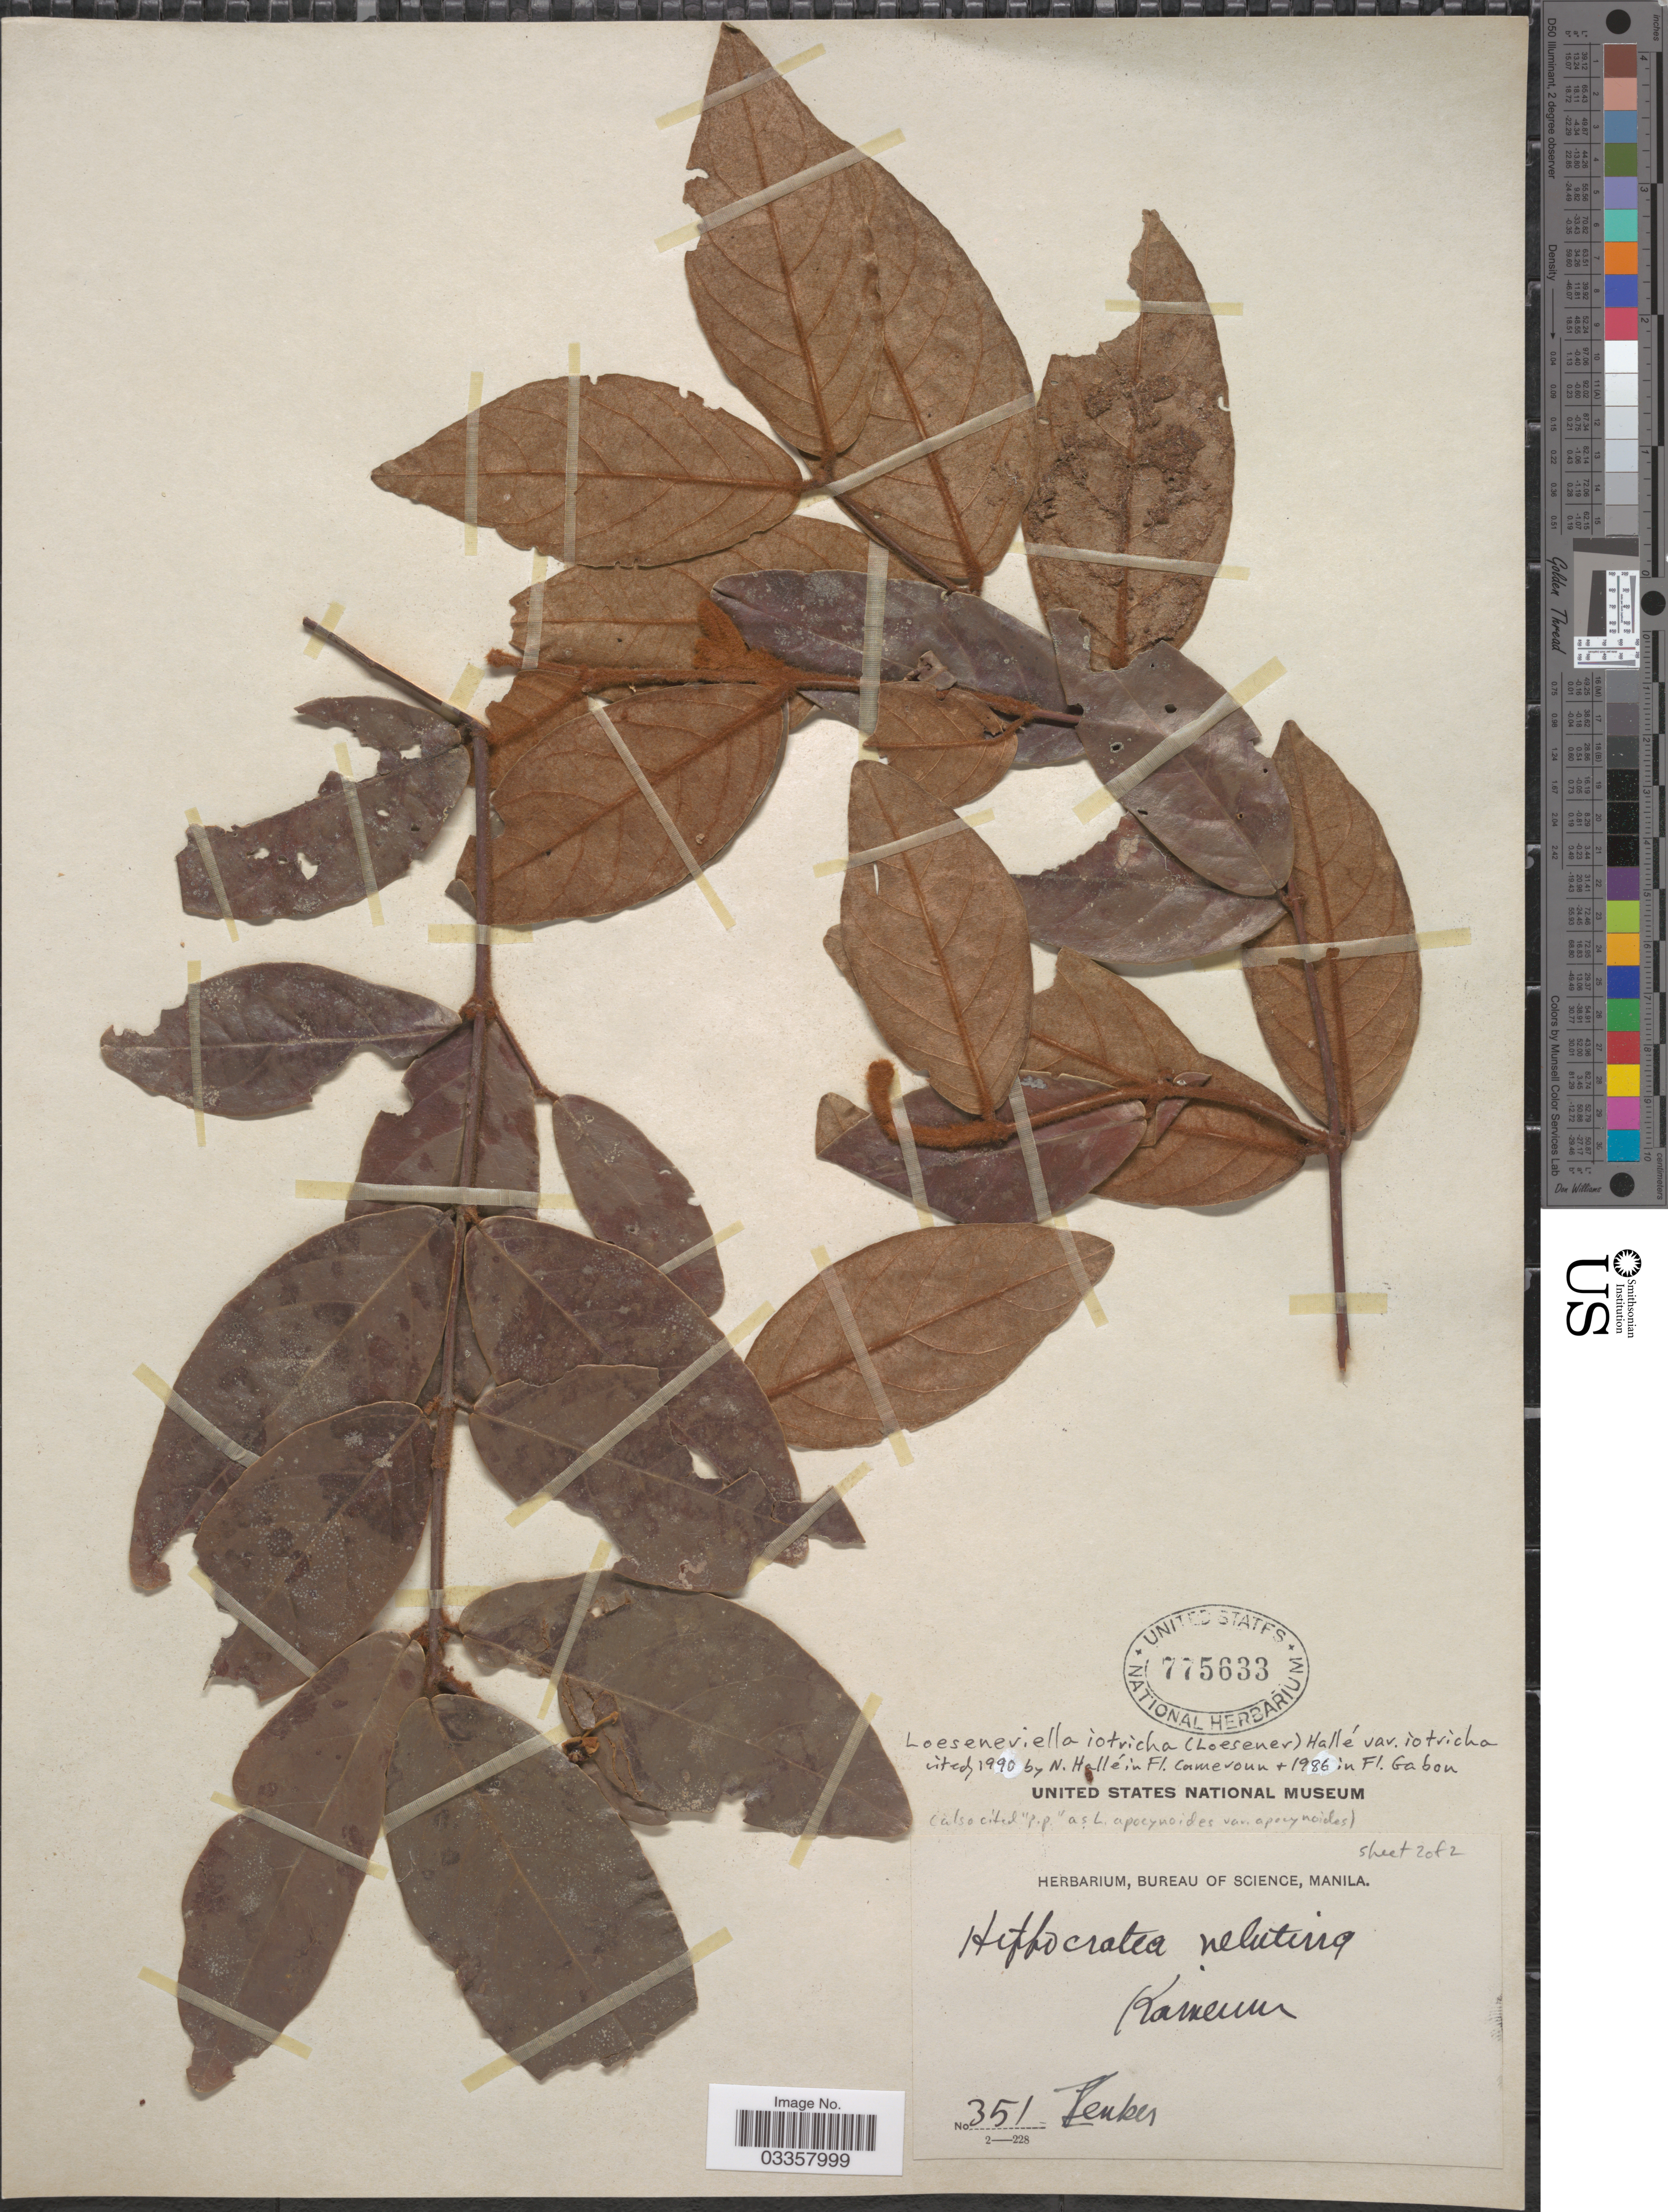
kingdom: Plantae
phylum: Tracheophyta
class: Magnoliopsida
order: Celastrales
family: Celastraceae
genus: Loeseneriella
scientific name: Loeseneriella iotricha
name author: N. Hallé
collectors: Zenker, --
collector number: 351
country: Cameroon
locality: Kamerun.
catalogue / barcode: US 775633